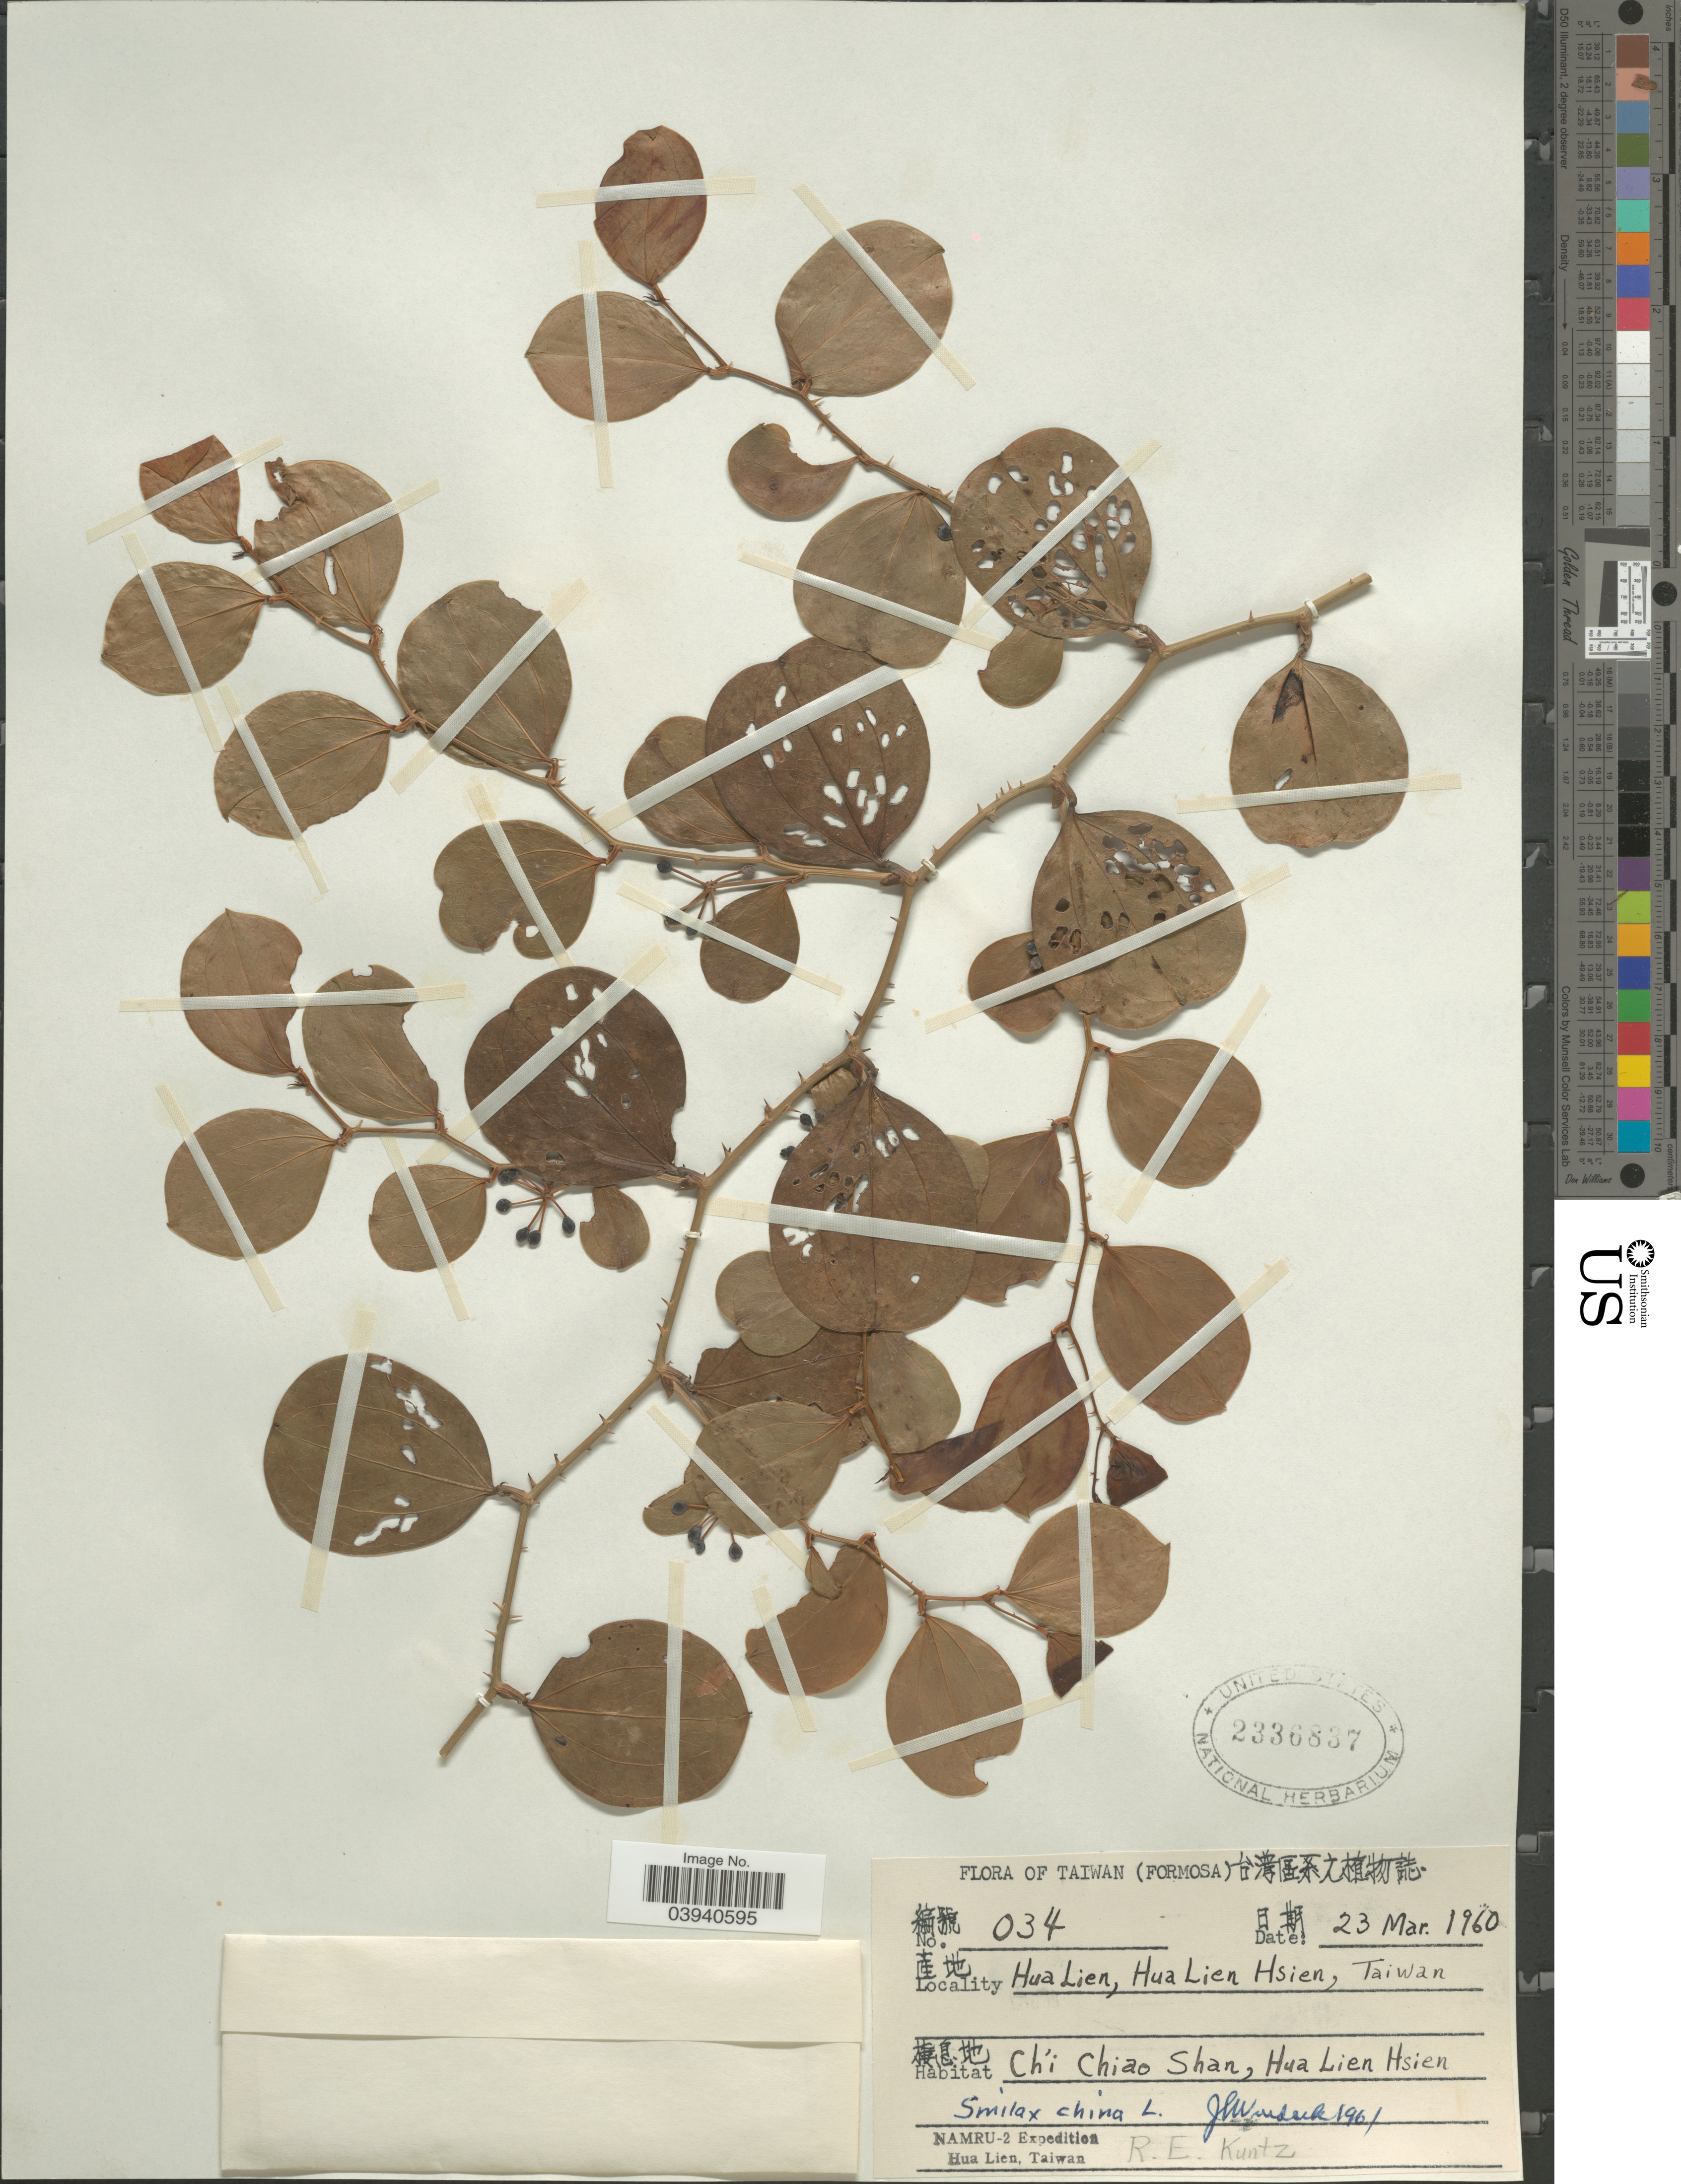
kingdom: Plantae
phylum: Tracheophyta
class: Liliopsida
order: Liliales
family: Smilacaceae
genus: Smilax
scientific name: Smilax china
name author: L.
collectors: R. E. Kuntz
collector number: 034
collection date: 1960-03-23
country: Taiwan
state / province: Hualien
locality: (Formosa)X. Hua Lien, Hua Lien Hsien. Ch'i Chiao Shan, Hua Lien Hsien.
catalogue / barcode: US 2336837